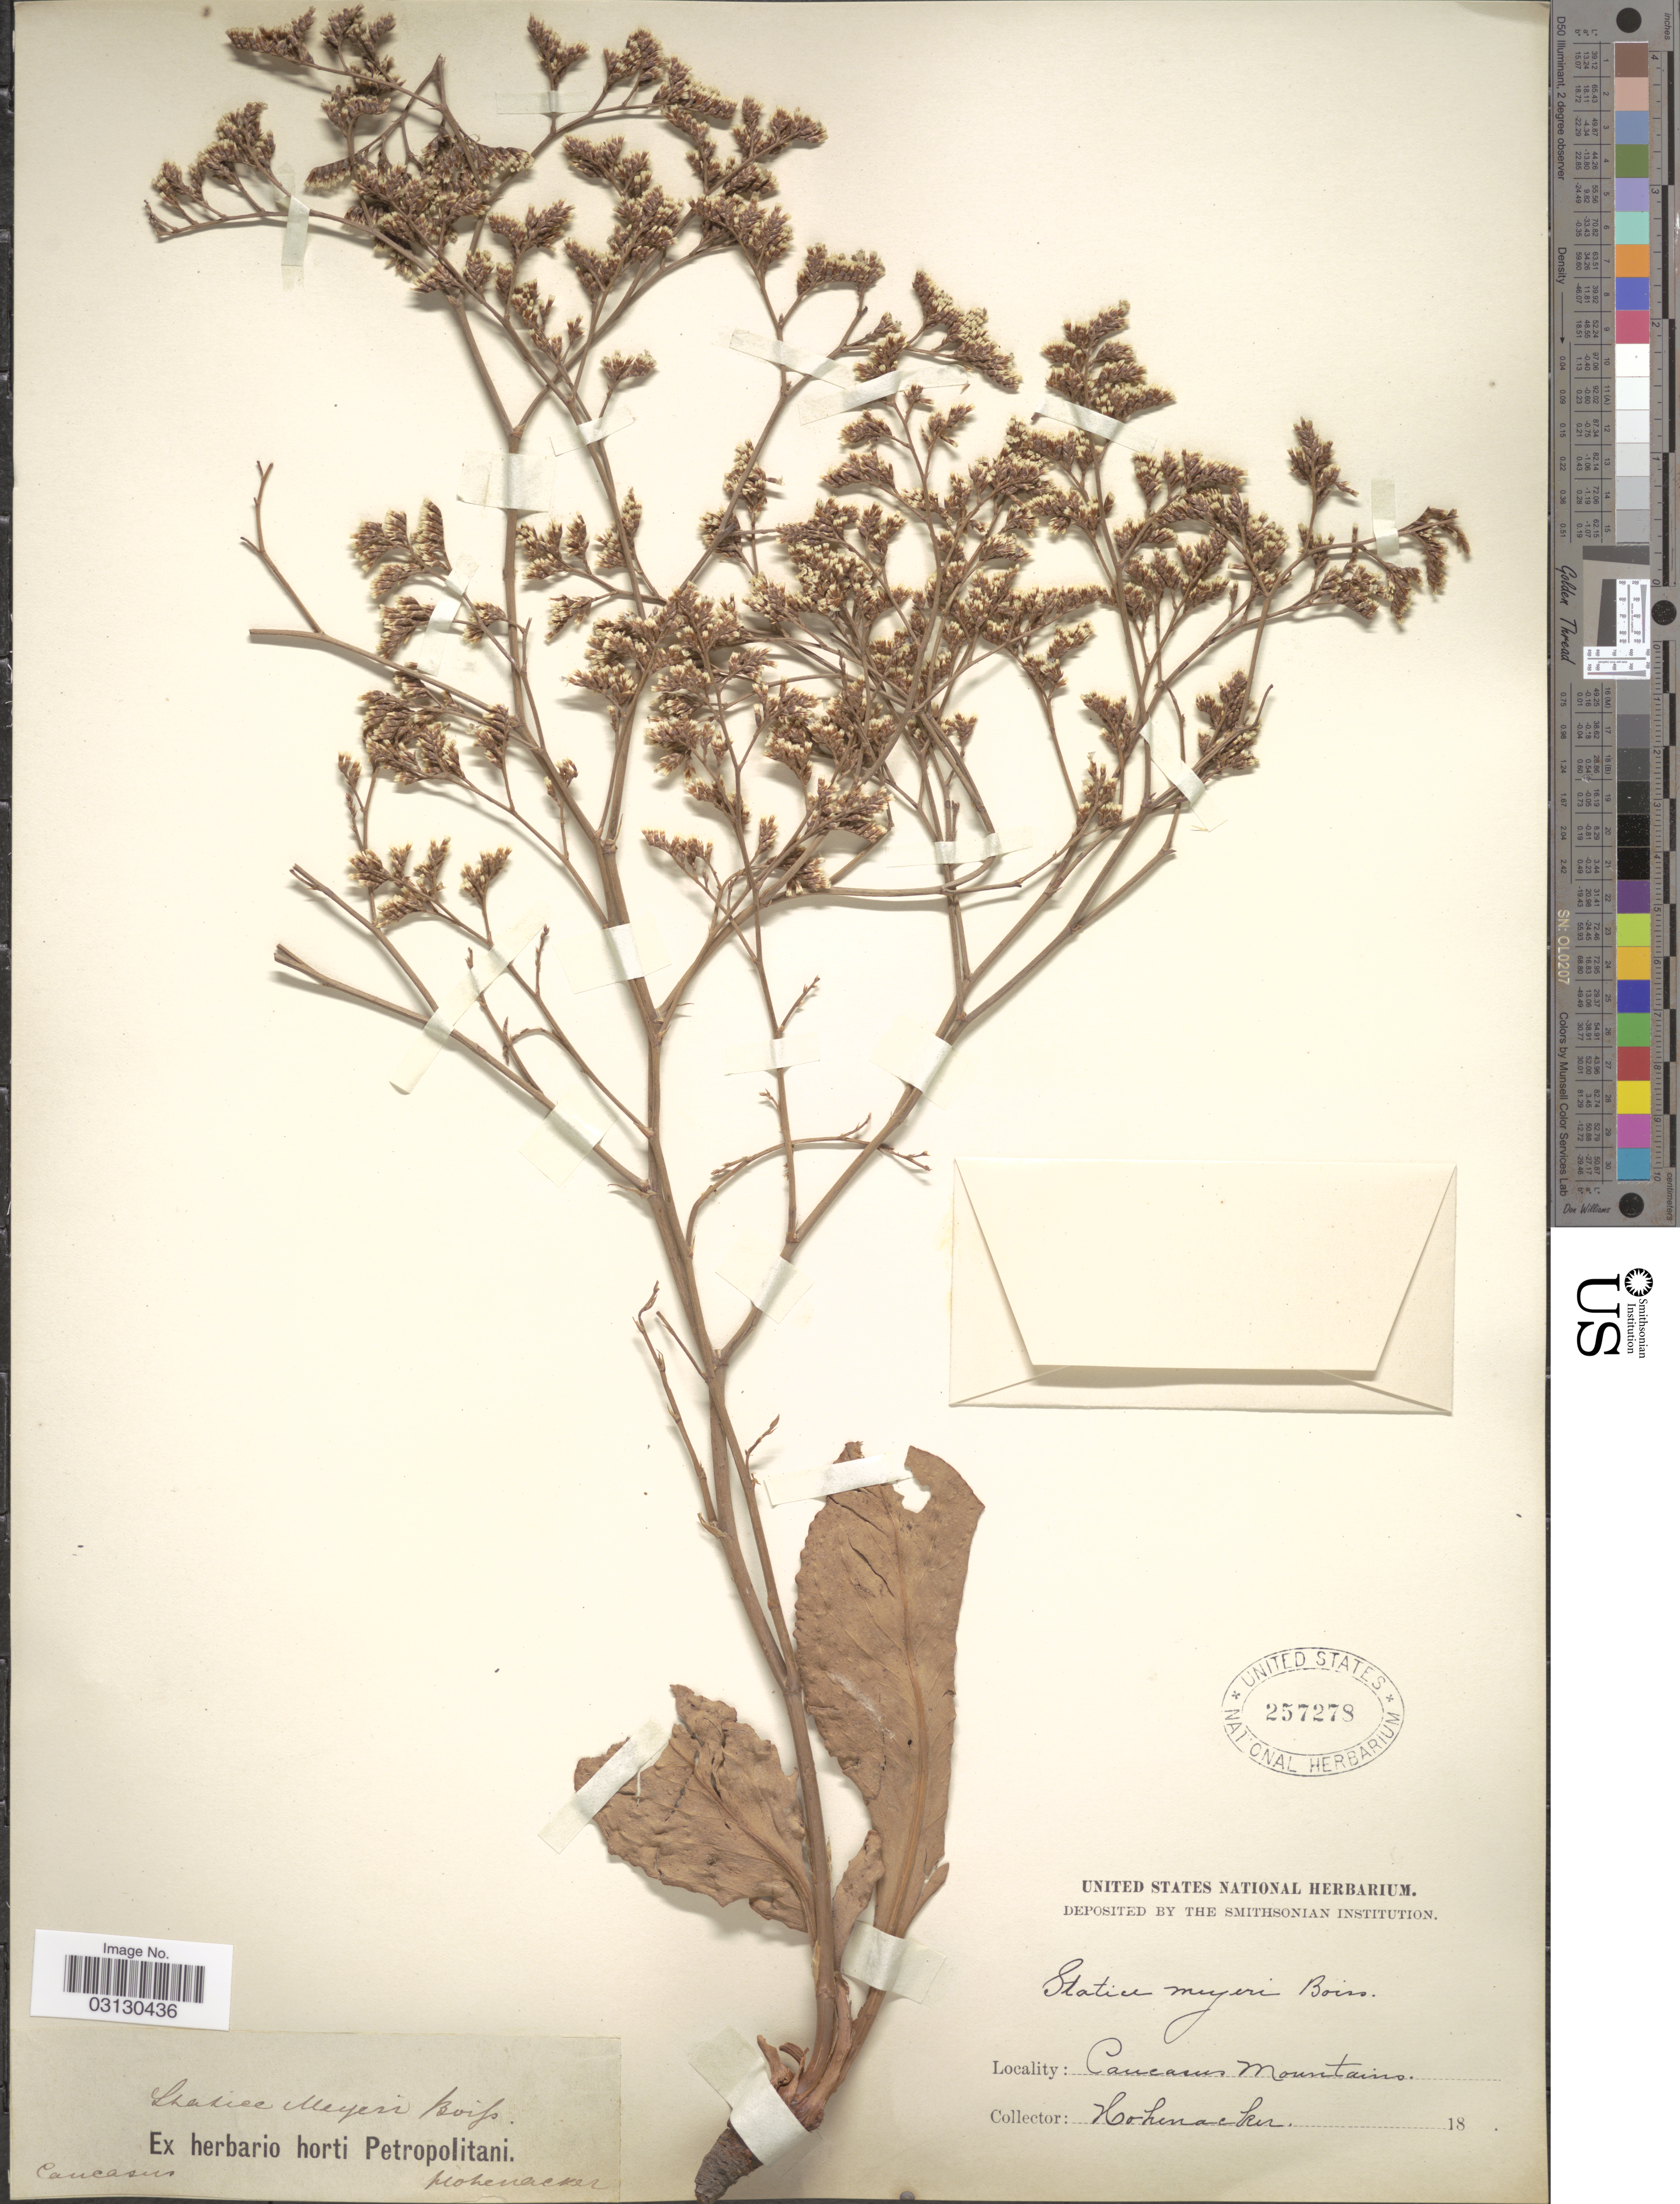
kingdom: Plantae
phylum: Tracheophyta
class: Magnoliopsida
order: Caryophyllales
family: Plumbaginaceae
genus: Limonium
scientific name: Limonium meyeri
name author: (Boiss.) Kuntze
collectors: Hohenacker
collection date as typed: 18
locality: Caucasus Mountains.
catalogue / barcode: US 257278